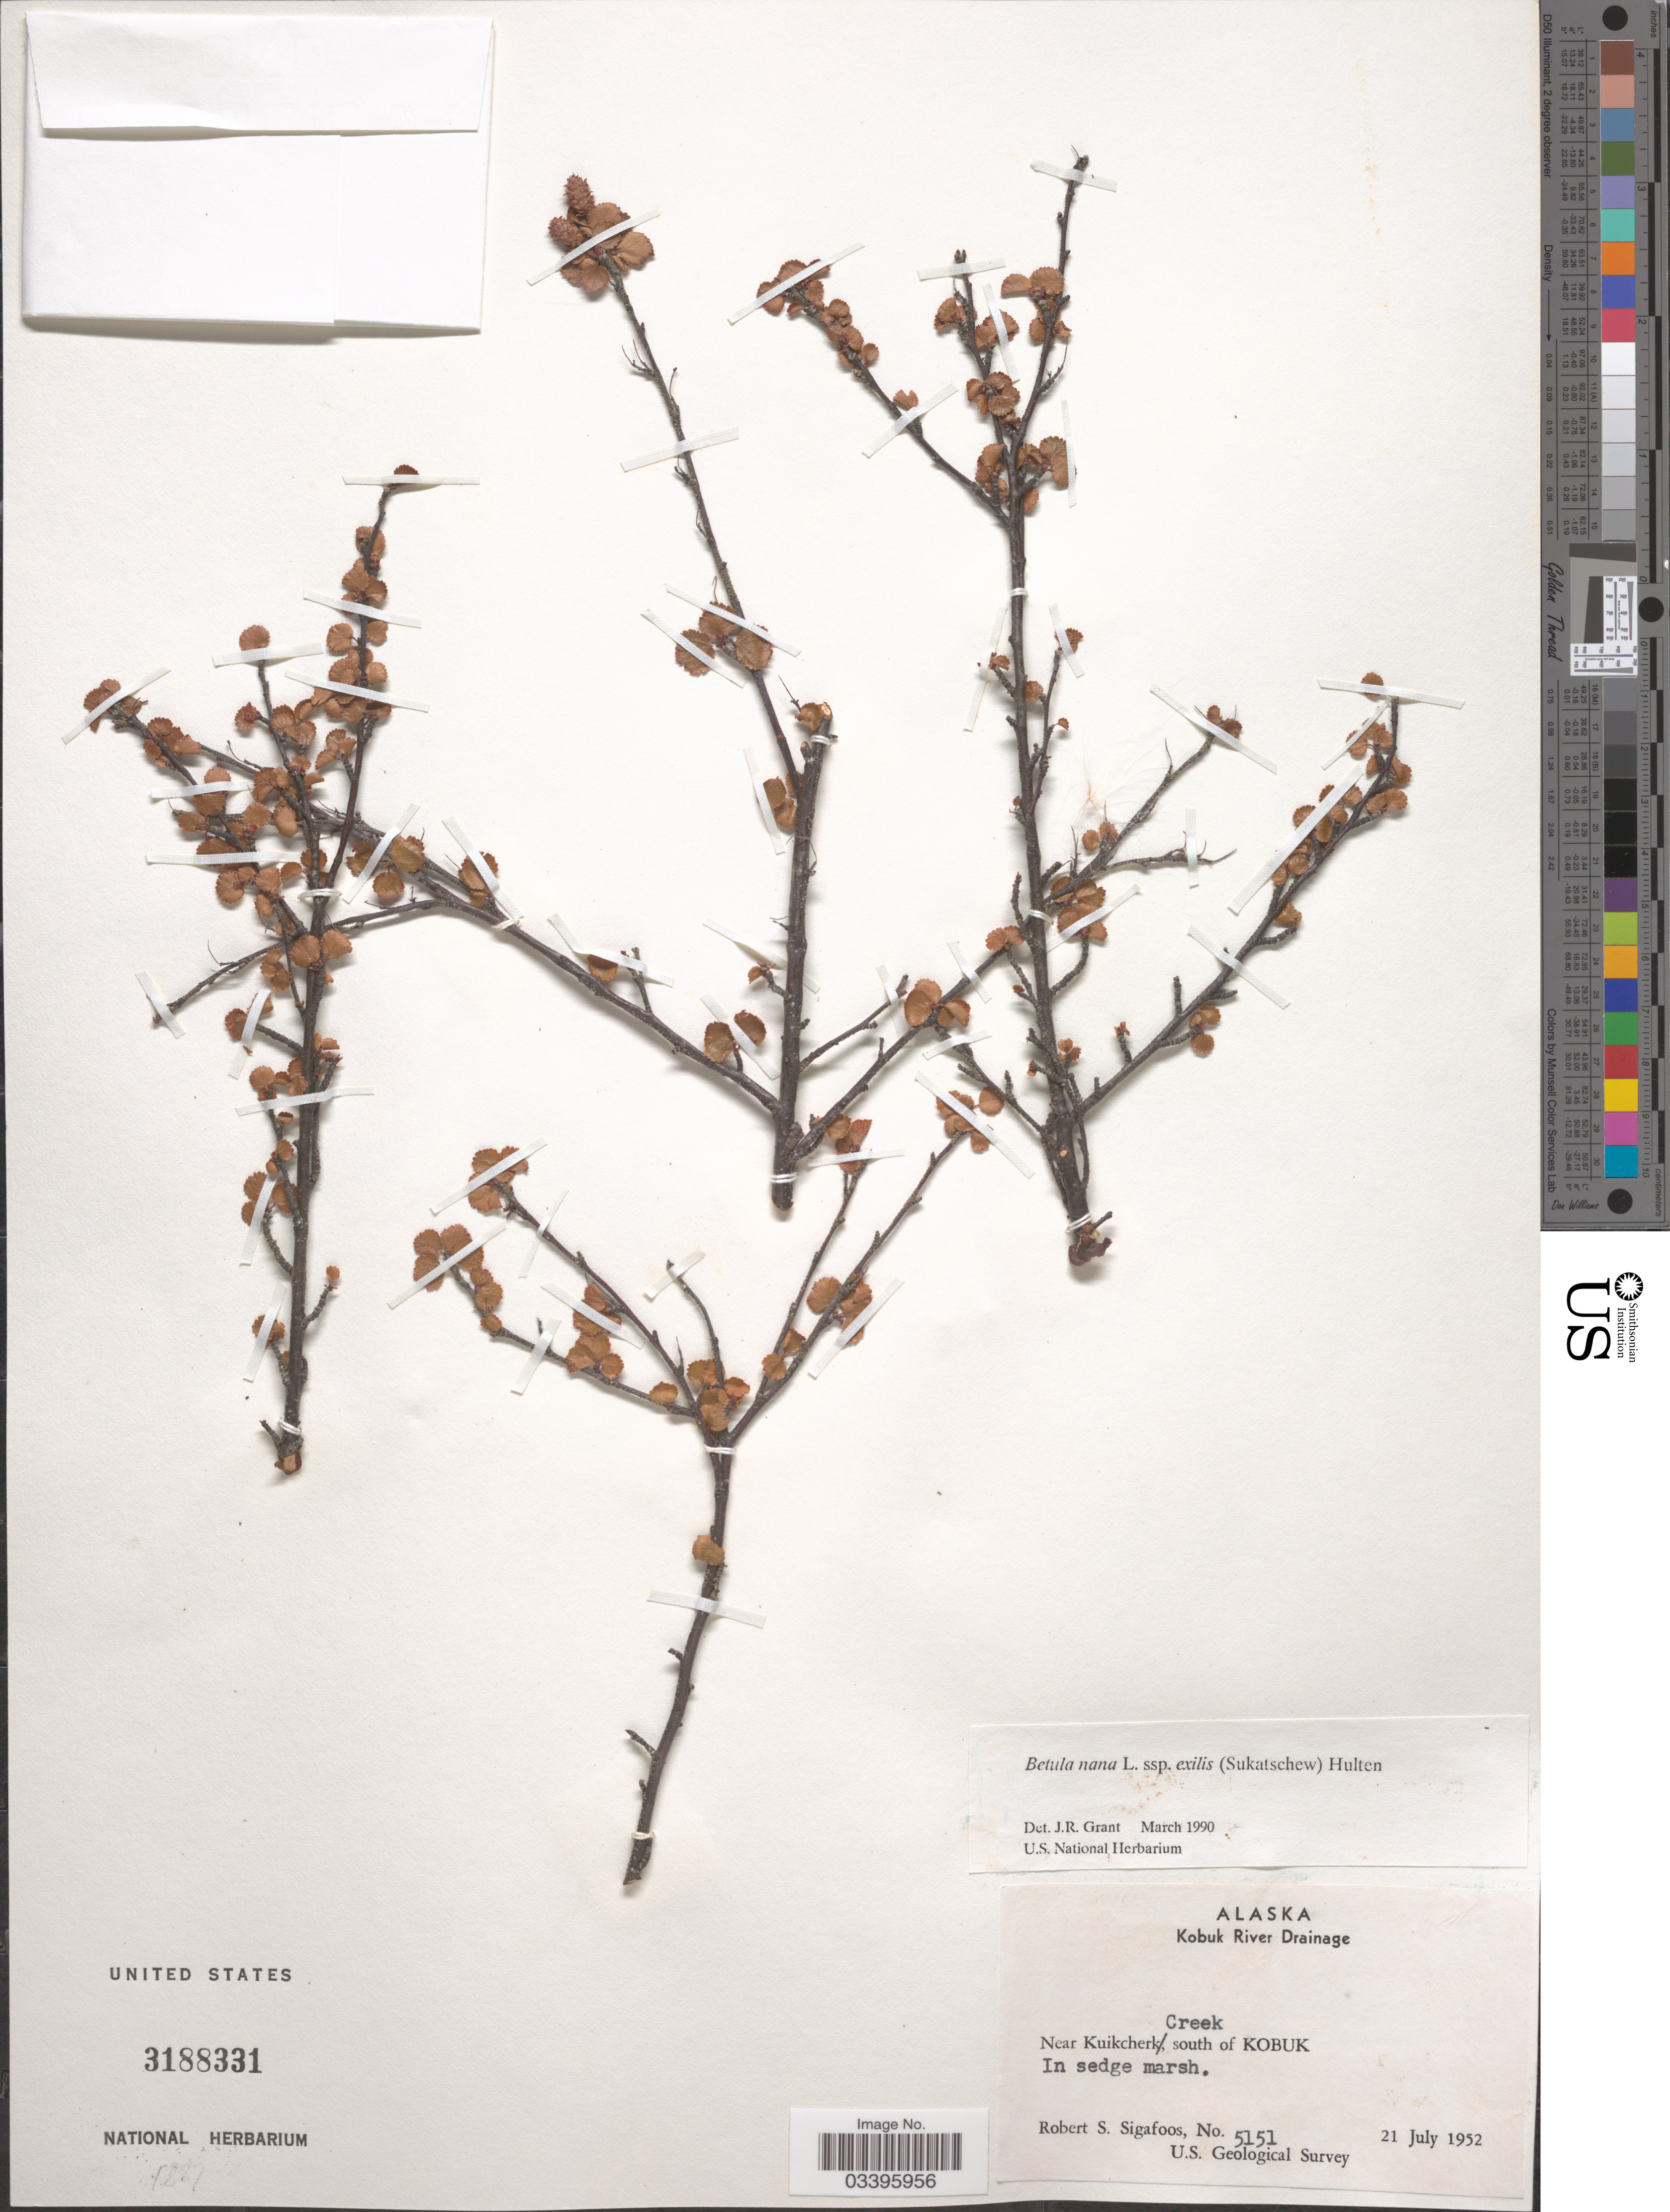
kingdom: Plantae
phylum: Tracheophyta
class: Magnoliopsida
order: Fagales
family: Betulaceae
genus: Betula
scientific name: Betula nana subsp. exilis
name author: L.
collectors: R. Sigafoos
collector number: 5151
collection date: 1952-07-21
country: United States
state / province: Alaska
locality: Kobuk River Drainage. Near Kuikcherk Creek, south of Kobuk.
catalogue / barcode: US 3188331